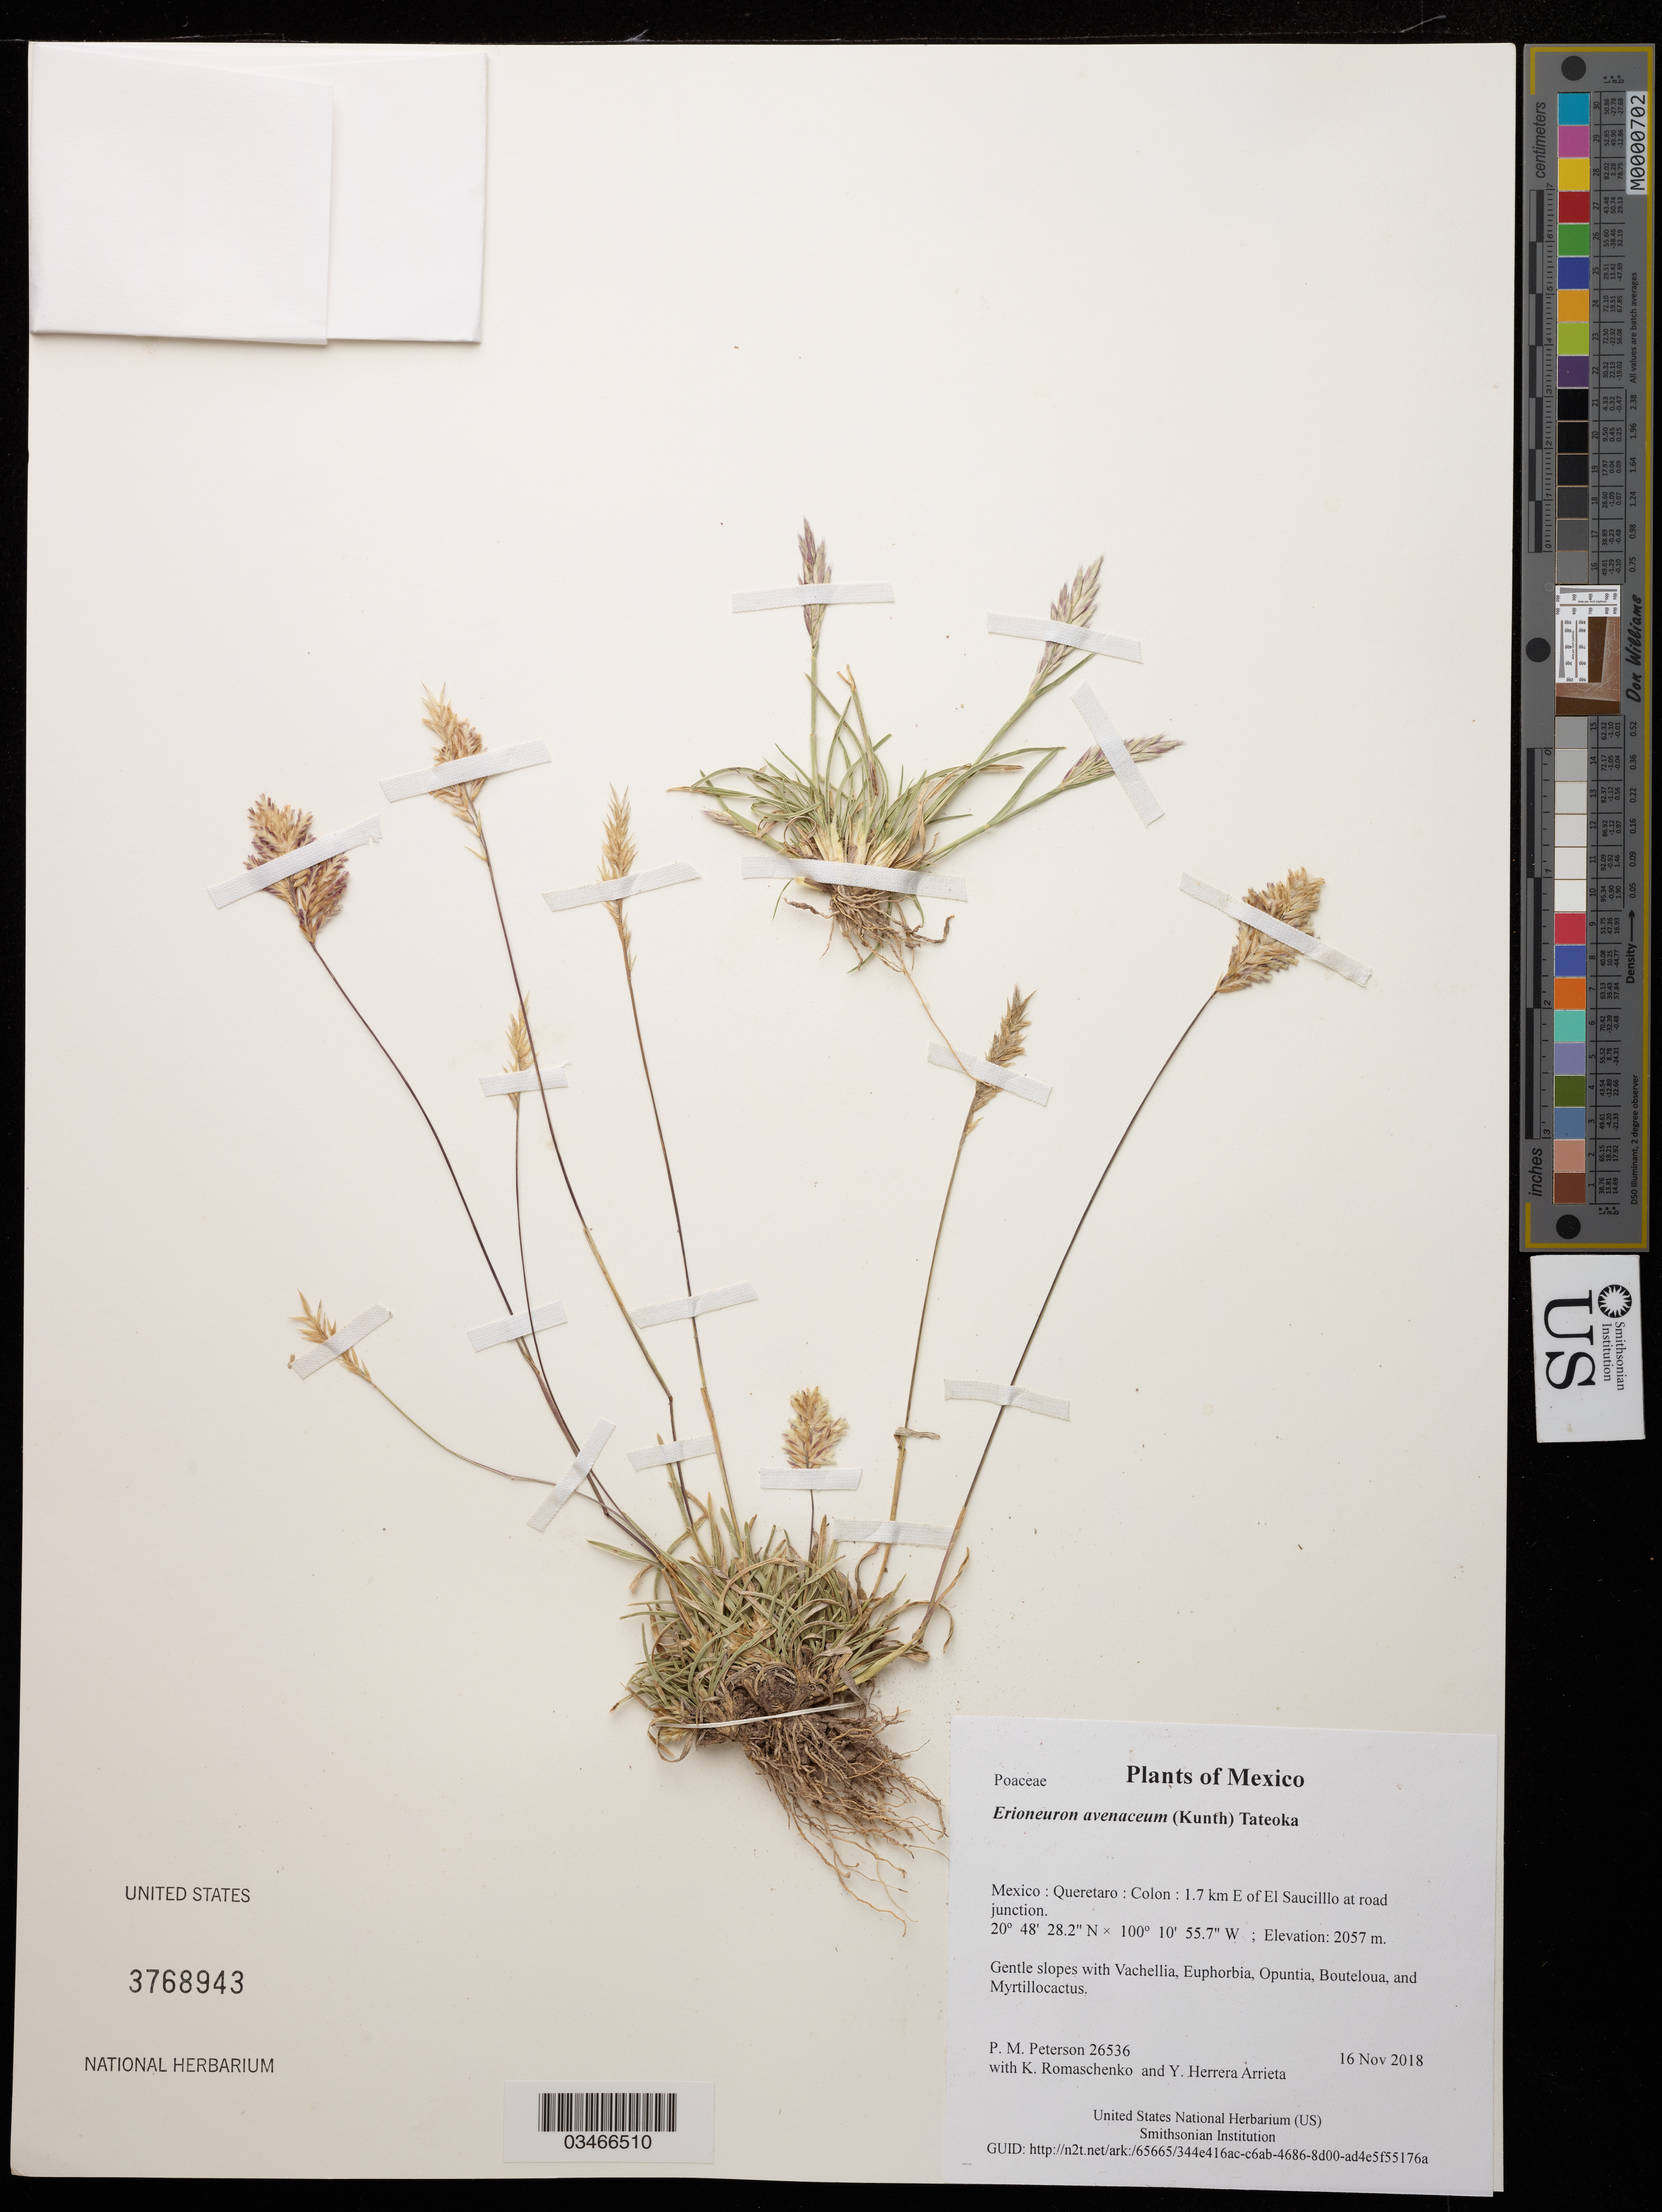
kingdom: Plantae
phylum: Tracheophyta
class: Liliopsida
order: Poales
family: Poaceae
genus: Erioneuron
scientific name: Erioneuron avenaceum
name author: (Kunth) Tateoka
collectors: P. M. Peterson, K. Romaschenko & Y. Herrera Arrieta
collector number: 26536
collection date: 2018-11-16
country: Mexico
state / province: Queretaro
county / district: Colon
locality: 1.7 km E of El Saucilllo at road junction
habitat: Gentle slopes with Vachellia, Euphorbia, Opuntia, Bouteloua, and Myrtillocactus.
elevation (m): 2057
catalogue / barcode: US 3768943